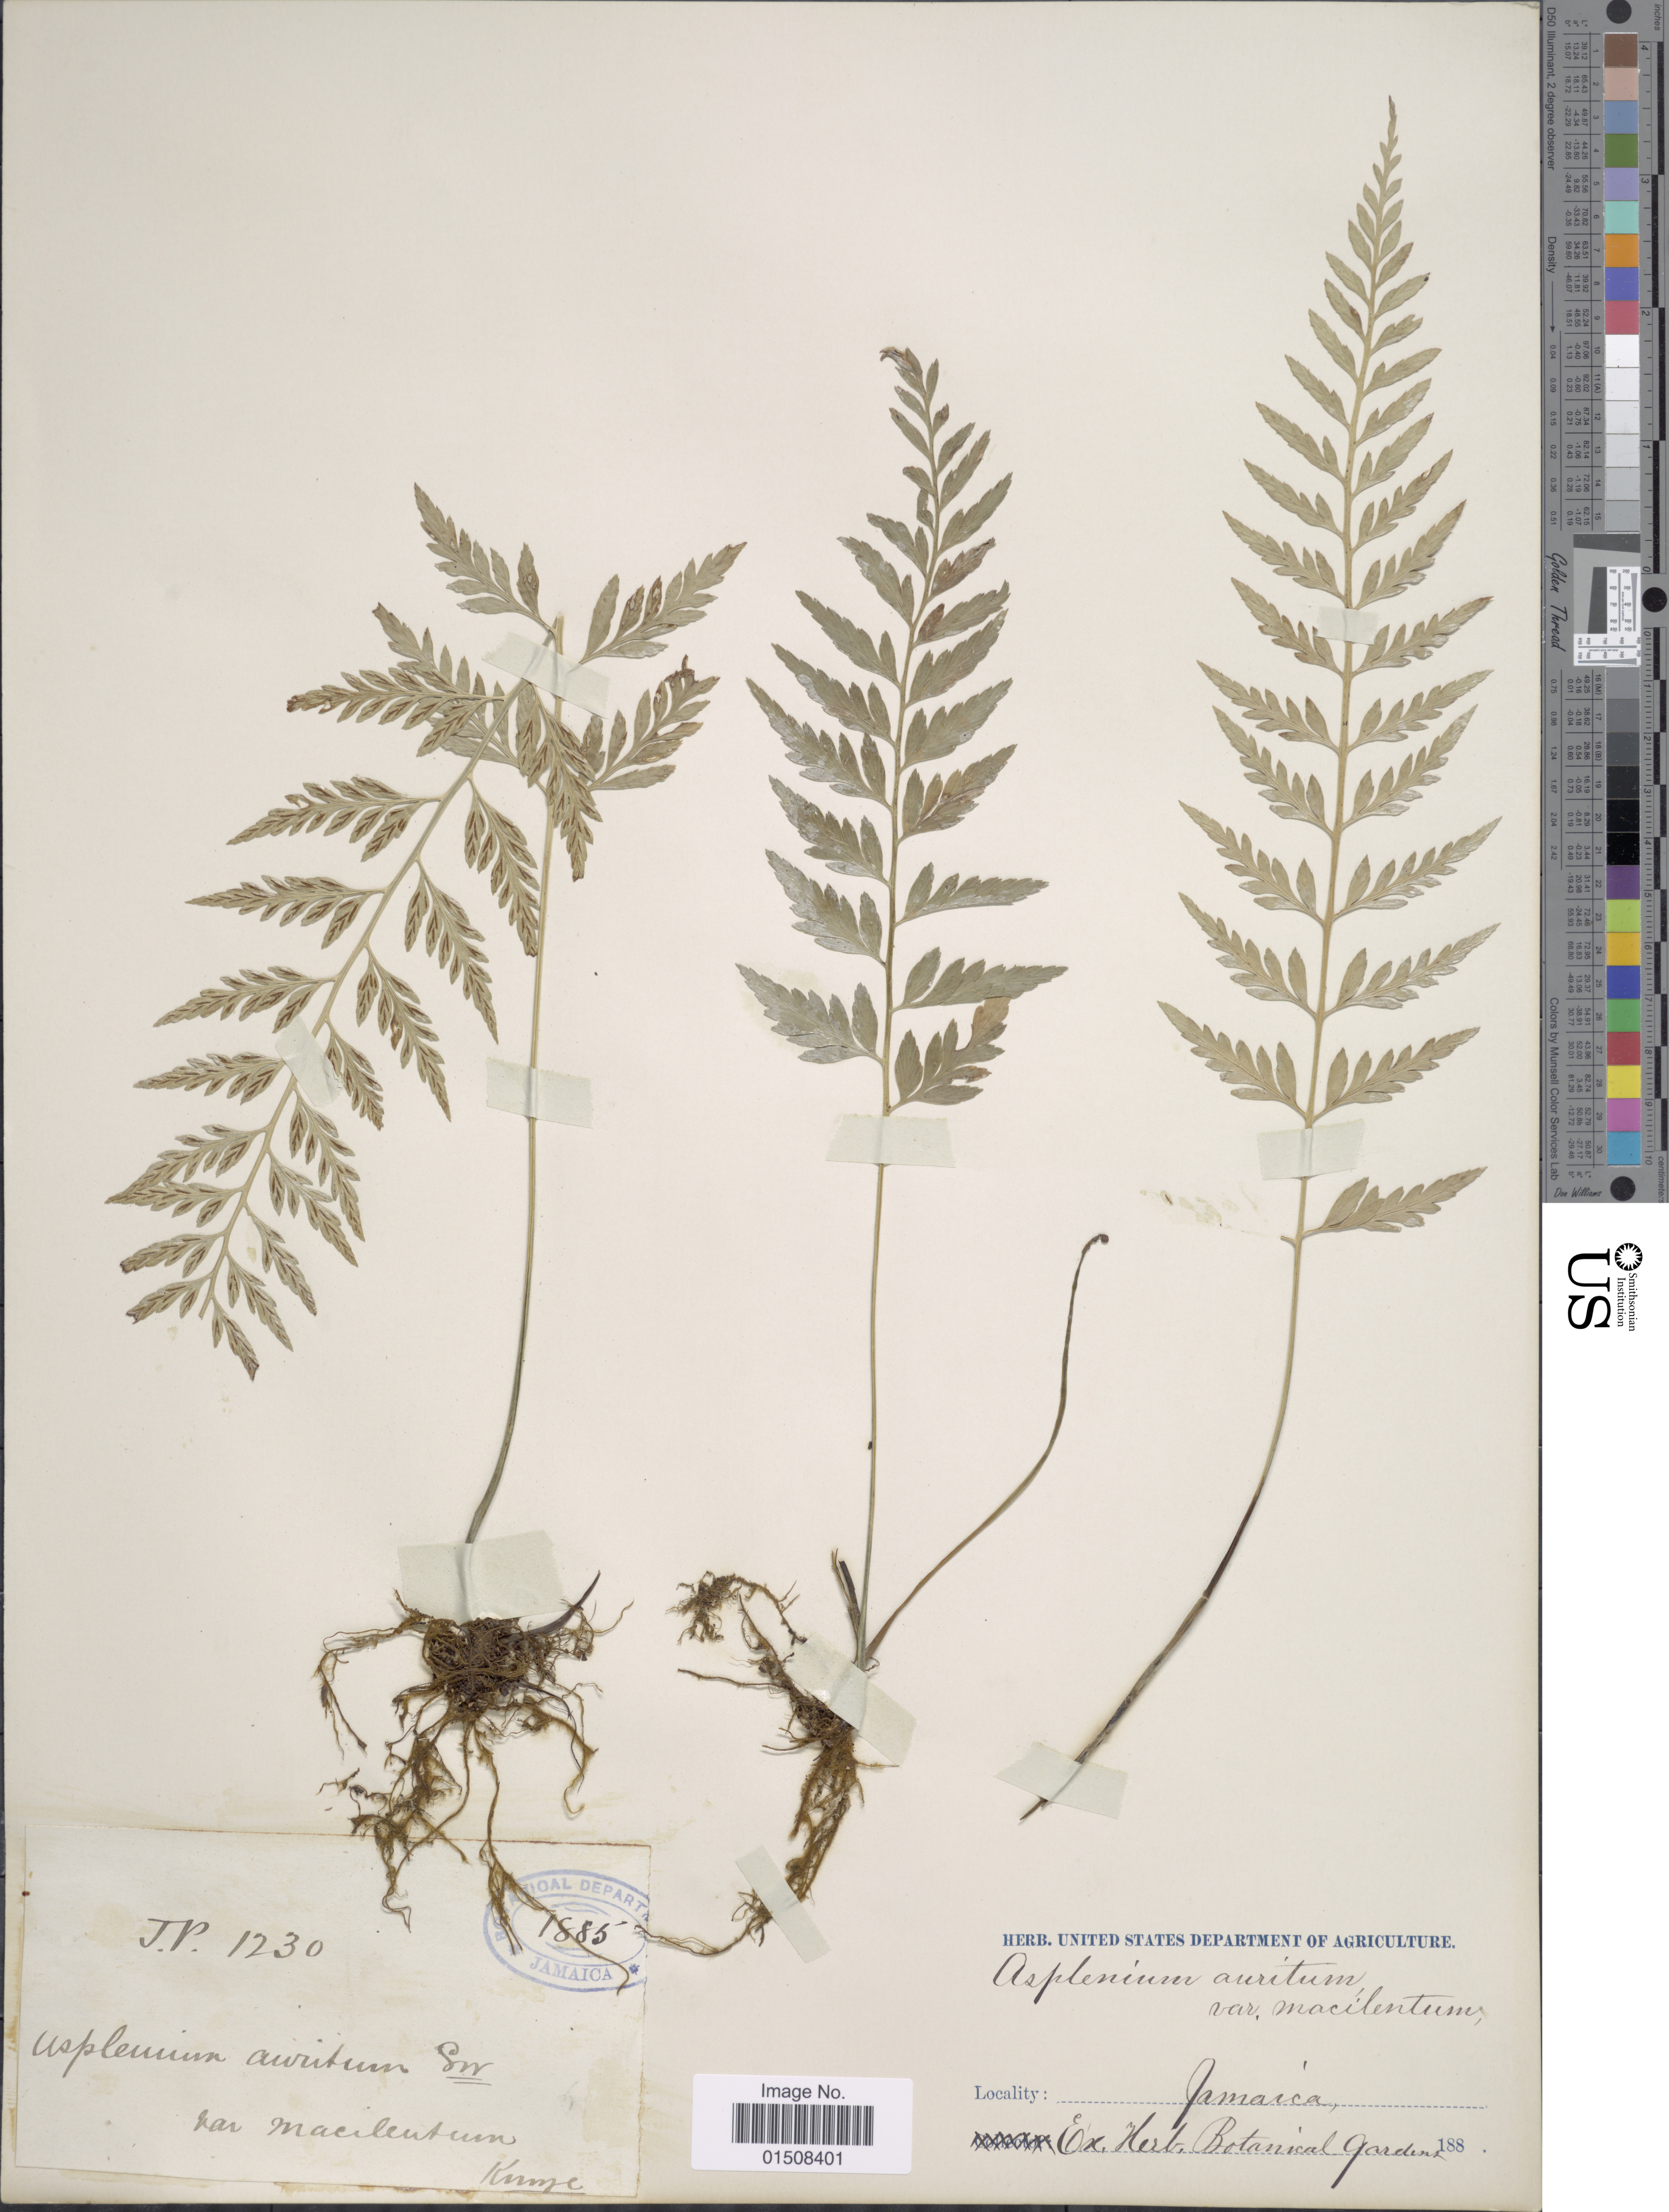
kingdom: Plantae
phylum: Tracheophyta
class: Polypodiopsida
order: Polypodiales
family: Aspleniaceae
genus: Asplenium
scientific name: Asplenium auritum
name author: Sw.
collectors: J. P.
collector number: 1230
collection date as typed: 188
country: Jamaica